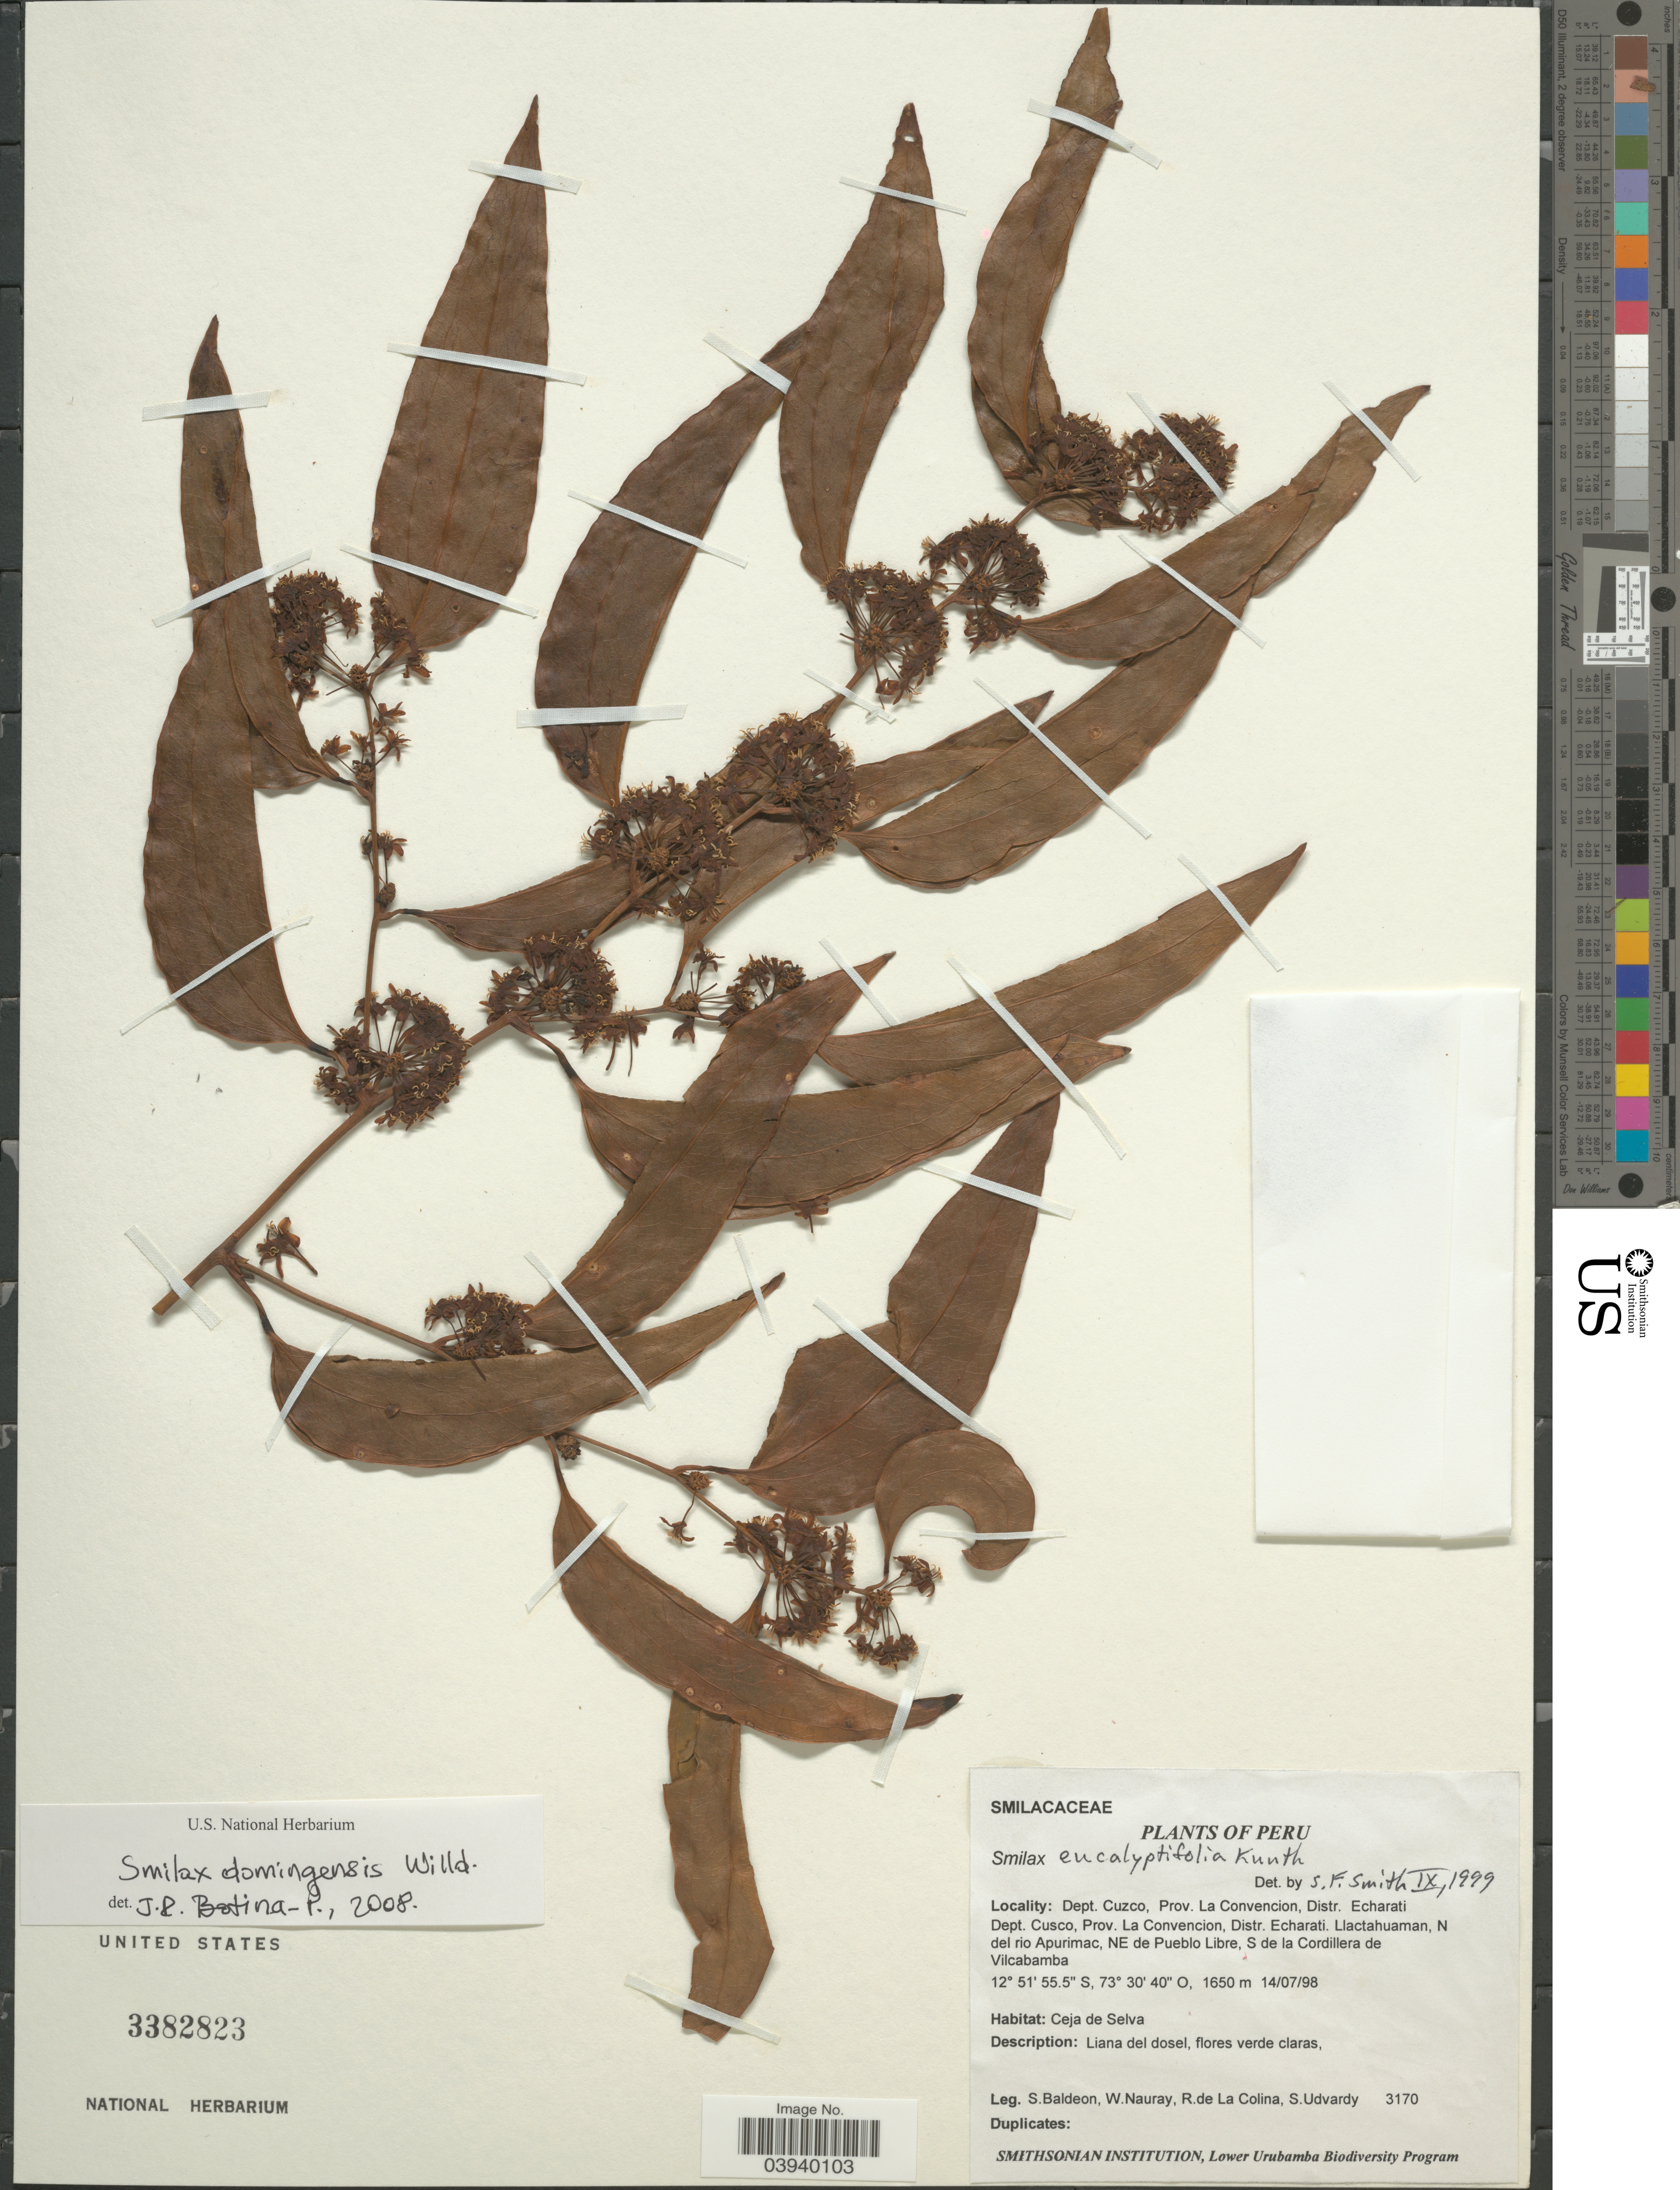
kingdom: Plantae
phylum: Tracheophyta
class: Liliopsida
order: Liliales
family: Smilacaceae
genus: Smilax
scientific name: Smilax domingensis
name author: Willd.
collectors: S. Baldeon, W. Nauray, R. de La Colina & S. Udvardy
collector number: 3170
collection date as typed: Transcribed d/m/y: 14/7/98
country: Peru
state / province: Cusco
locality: Dept. Cuzco, Prov. La Convencion, Distr. Echarati. Dept. Cusco, Prov. La Convencion, Distr. Echarati. Llactahuaman, N del rio Apurimac, NE de Pueblo Libre, S de la Cordillera de Vilcabamba.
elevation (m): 1650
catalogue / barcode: US 3382823